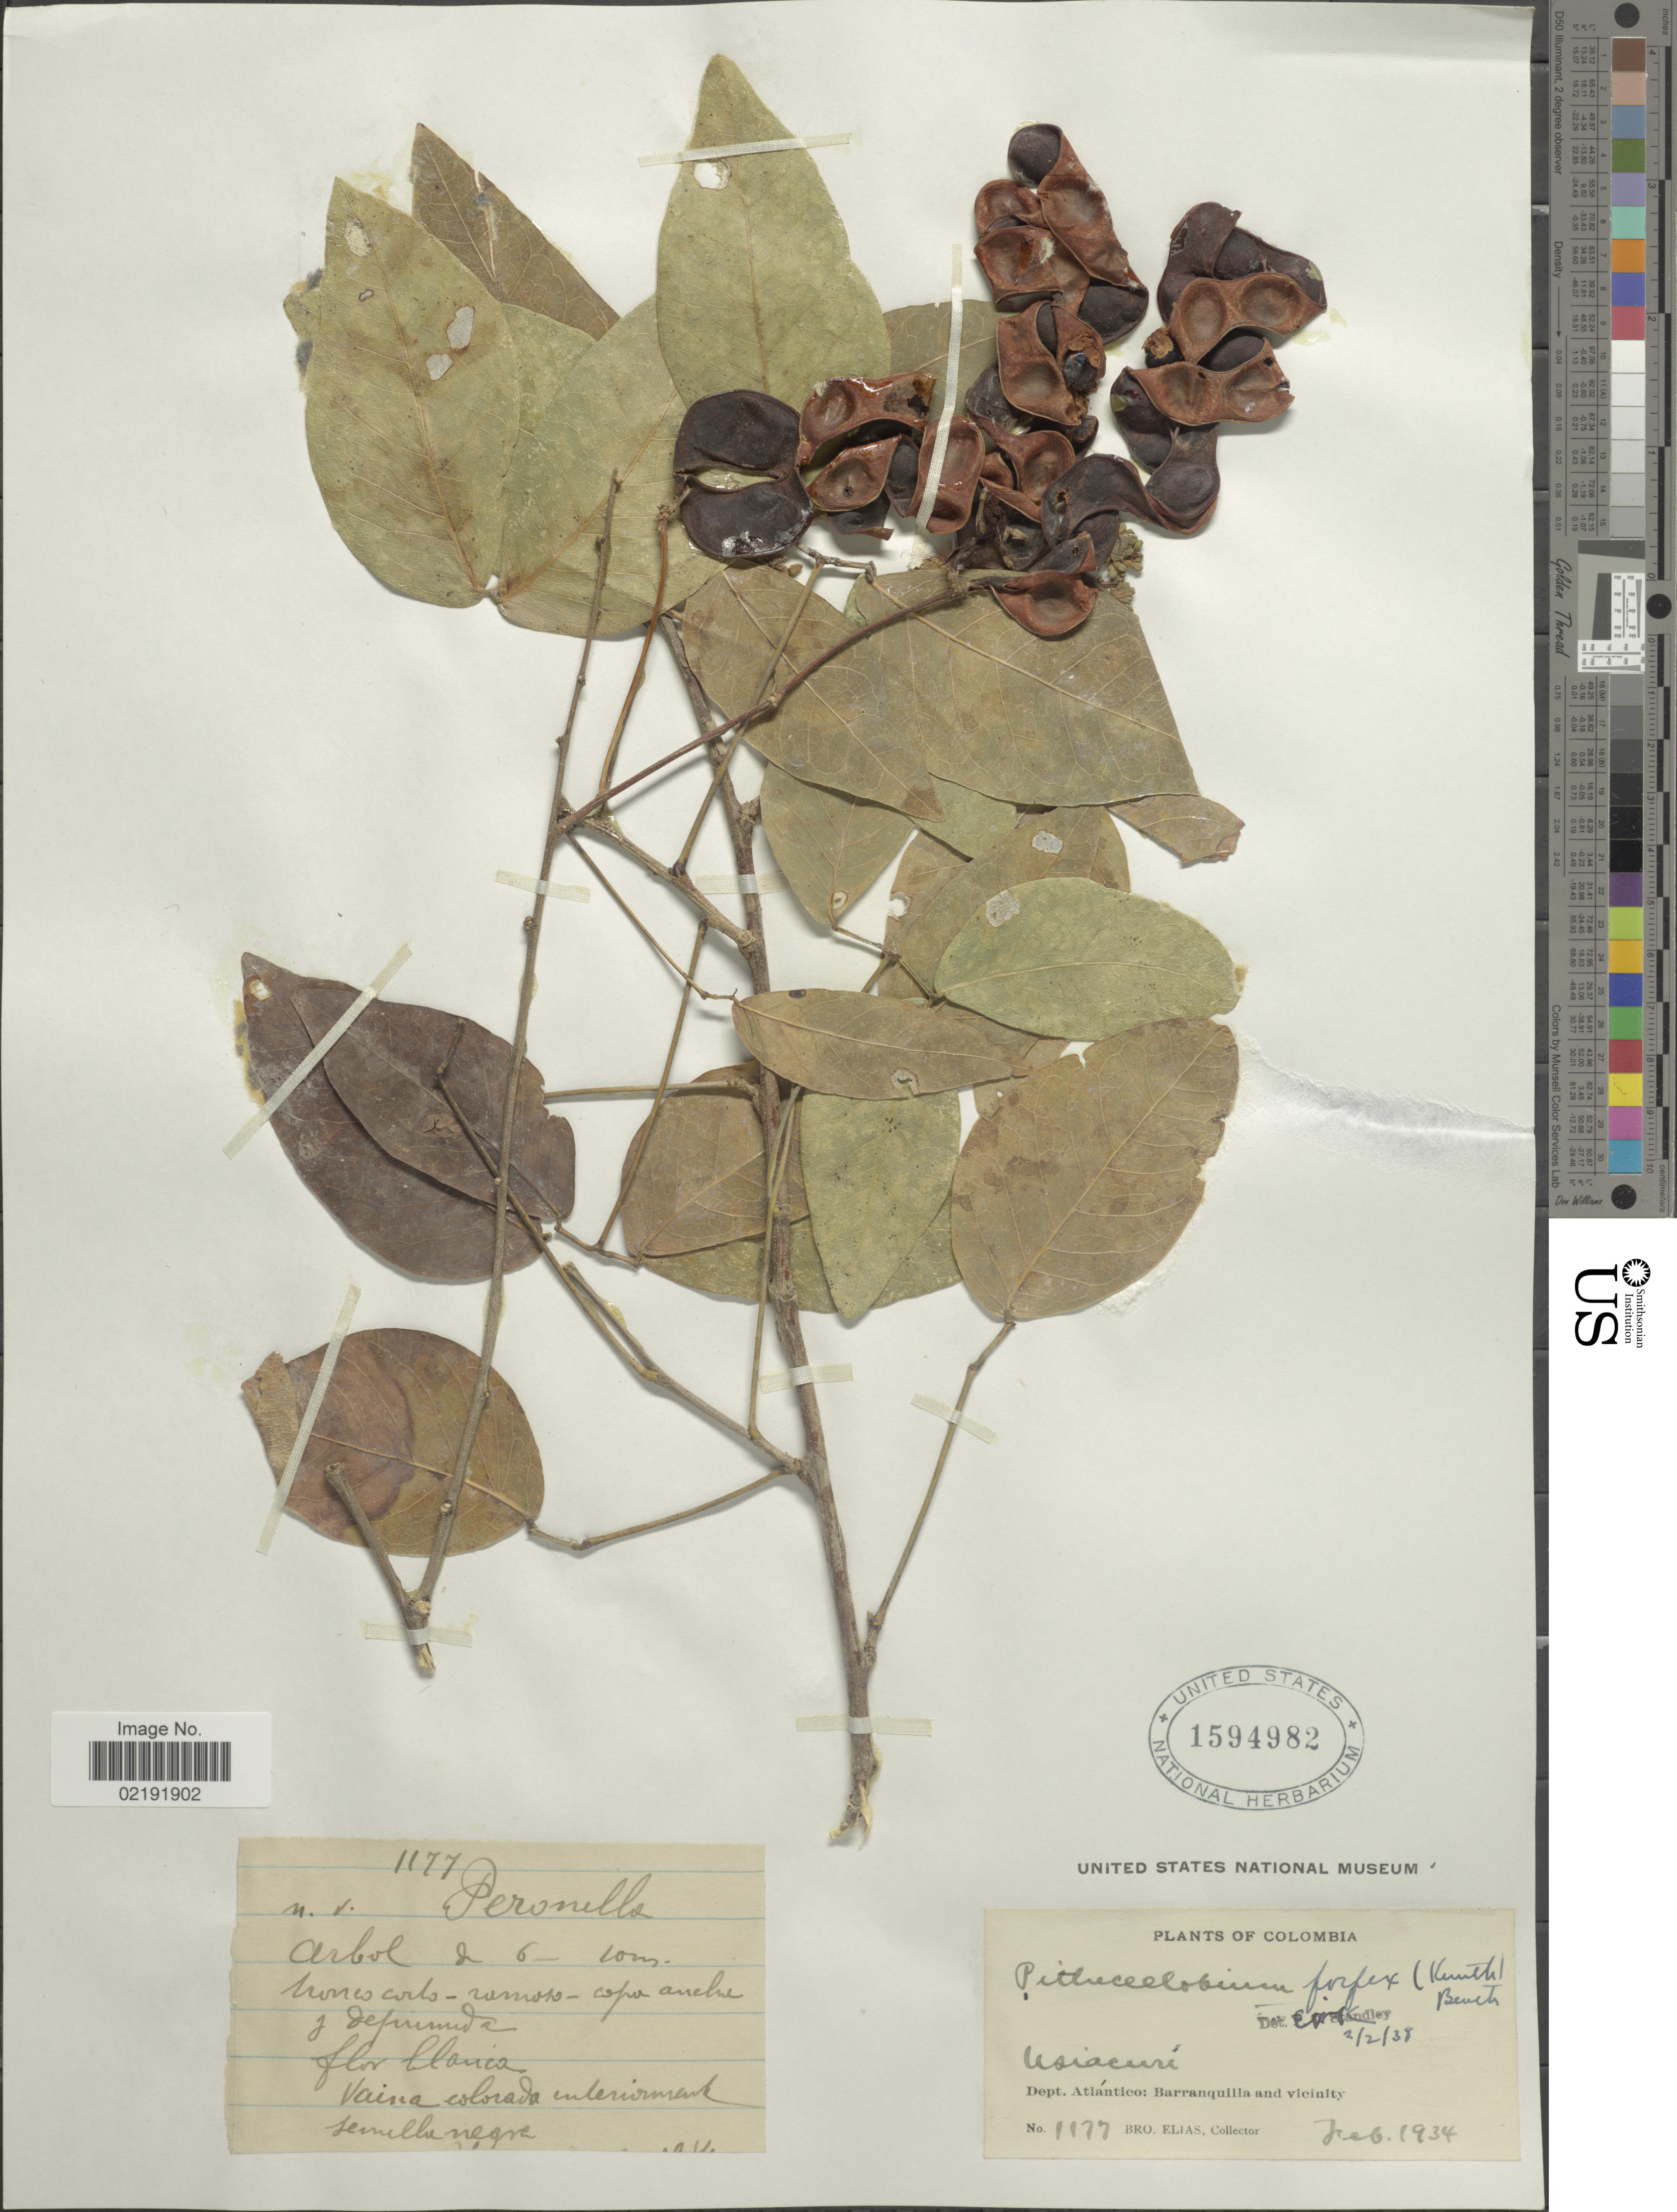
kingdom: Plantae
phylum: Tracheophyta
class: Magnoliopsida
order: Fabales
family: Fabaceae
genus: Pithecellobium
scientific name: Pithecellobium roseum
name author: (Vahl) Barneby & J.W. Grimes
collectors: Bro. Elias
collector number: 1177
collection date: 1934-02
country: Colombia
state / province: Atlántico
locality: Usiacurí. Dept. Atlántico: Barranquilla and vicinity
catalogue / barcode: US 1594982